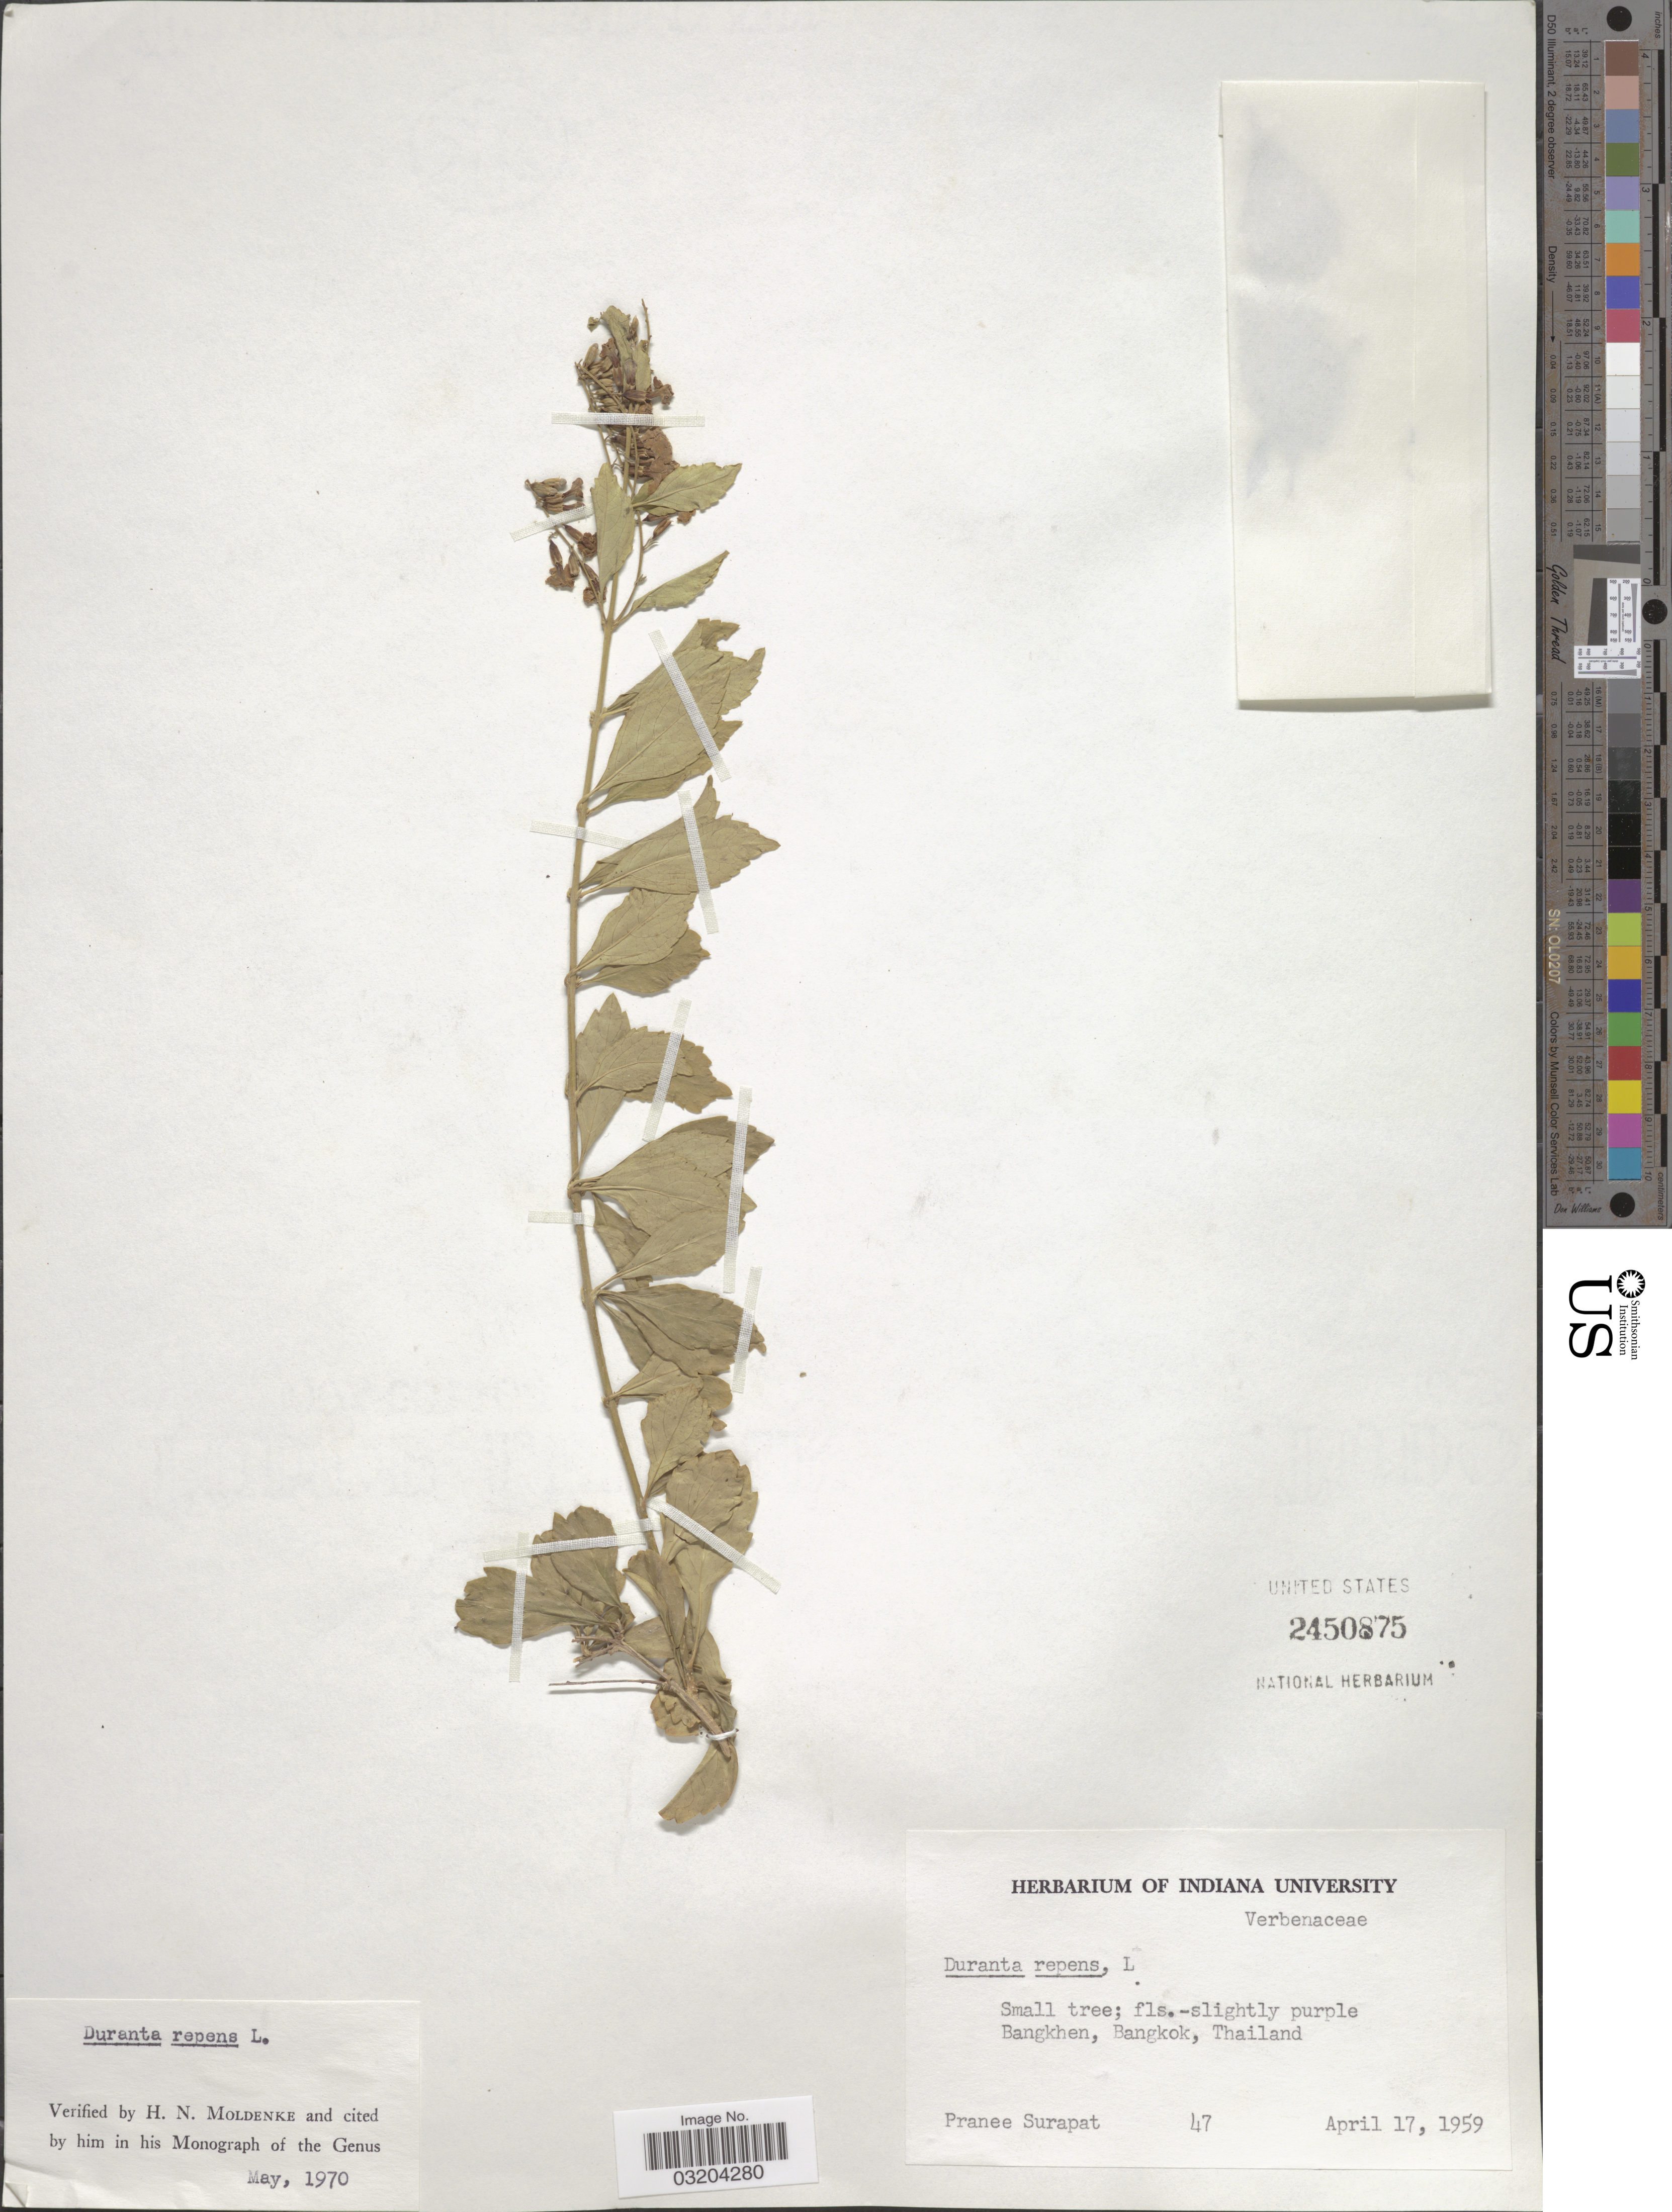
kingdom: Plantae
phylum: Tracheophyta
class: Magnoliopsida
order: Lamiales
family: Verbenaceae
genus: Duranta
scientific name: Duranta erecta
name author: L.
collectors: P. Surapat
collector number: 47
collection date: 1959-04-17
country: Thailand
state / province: Bangkok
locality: Bangkhen.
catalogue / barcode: US 2450875